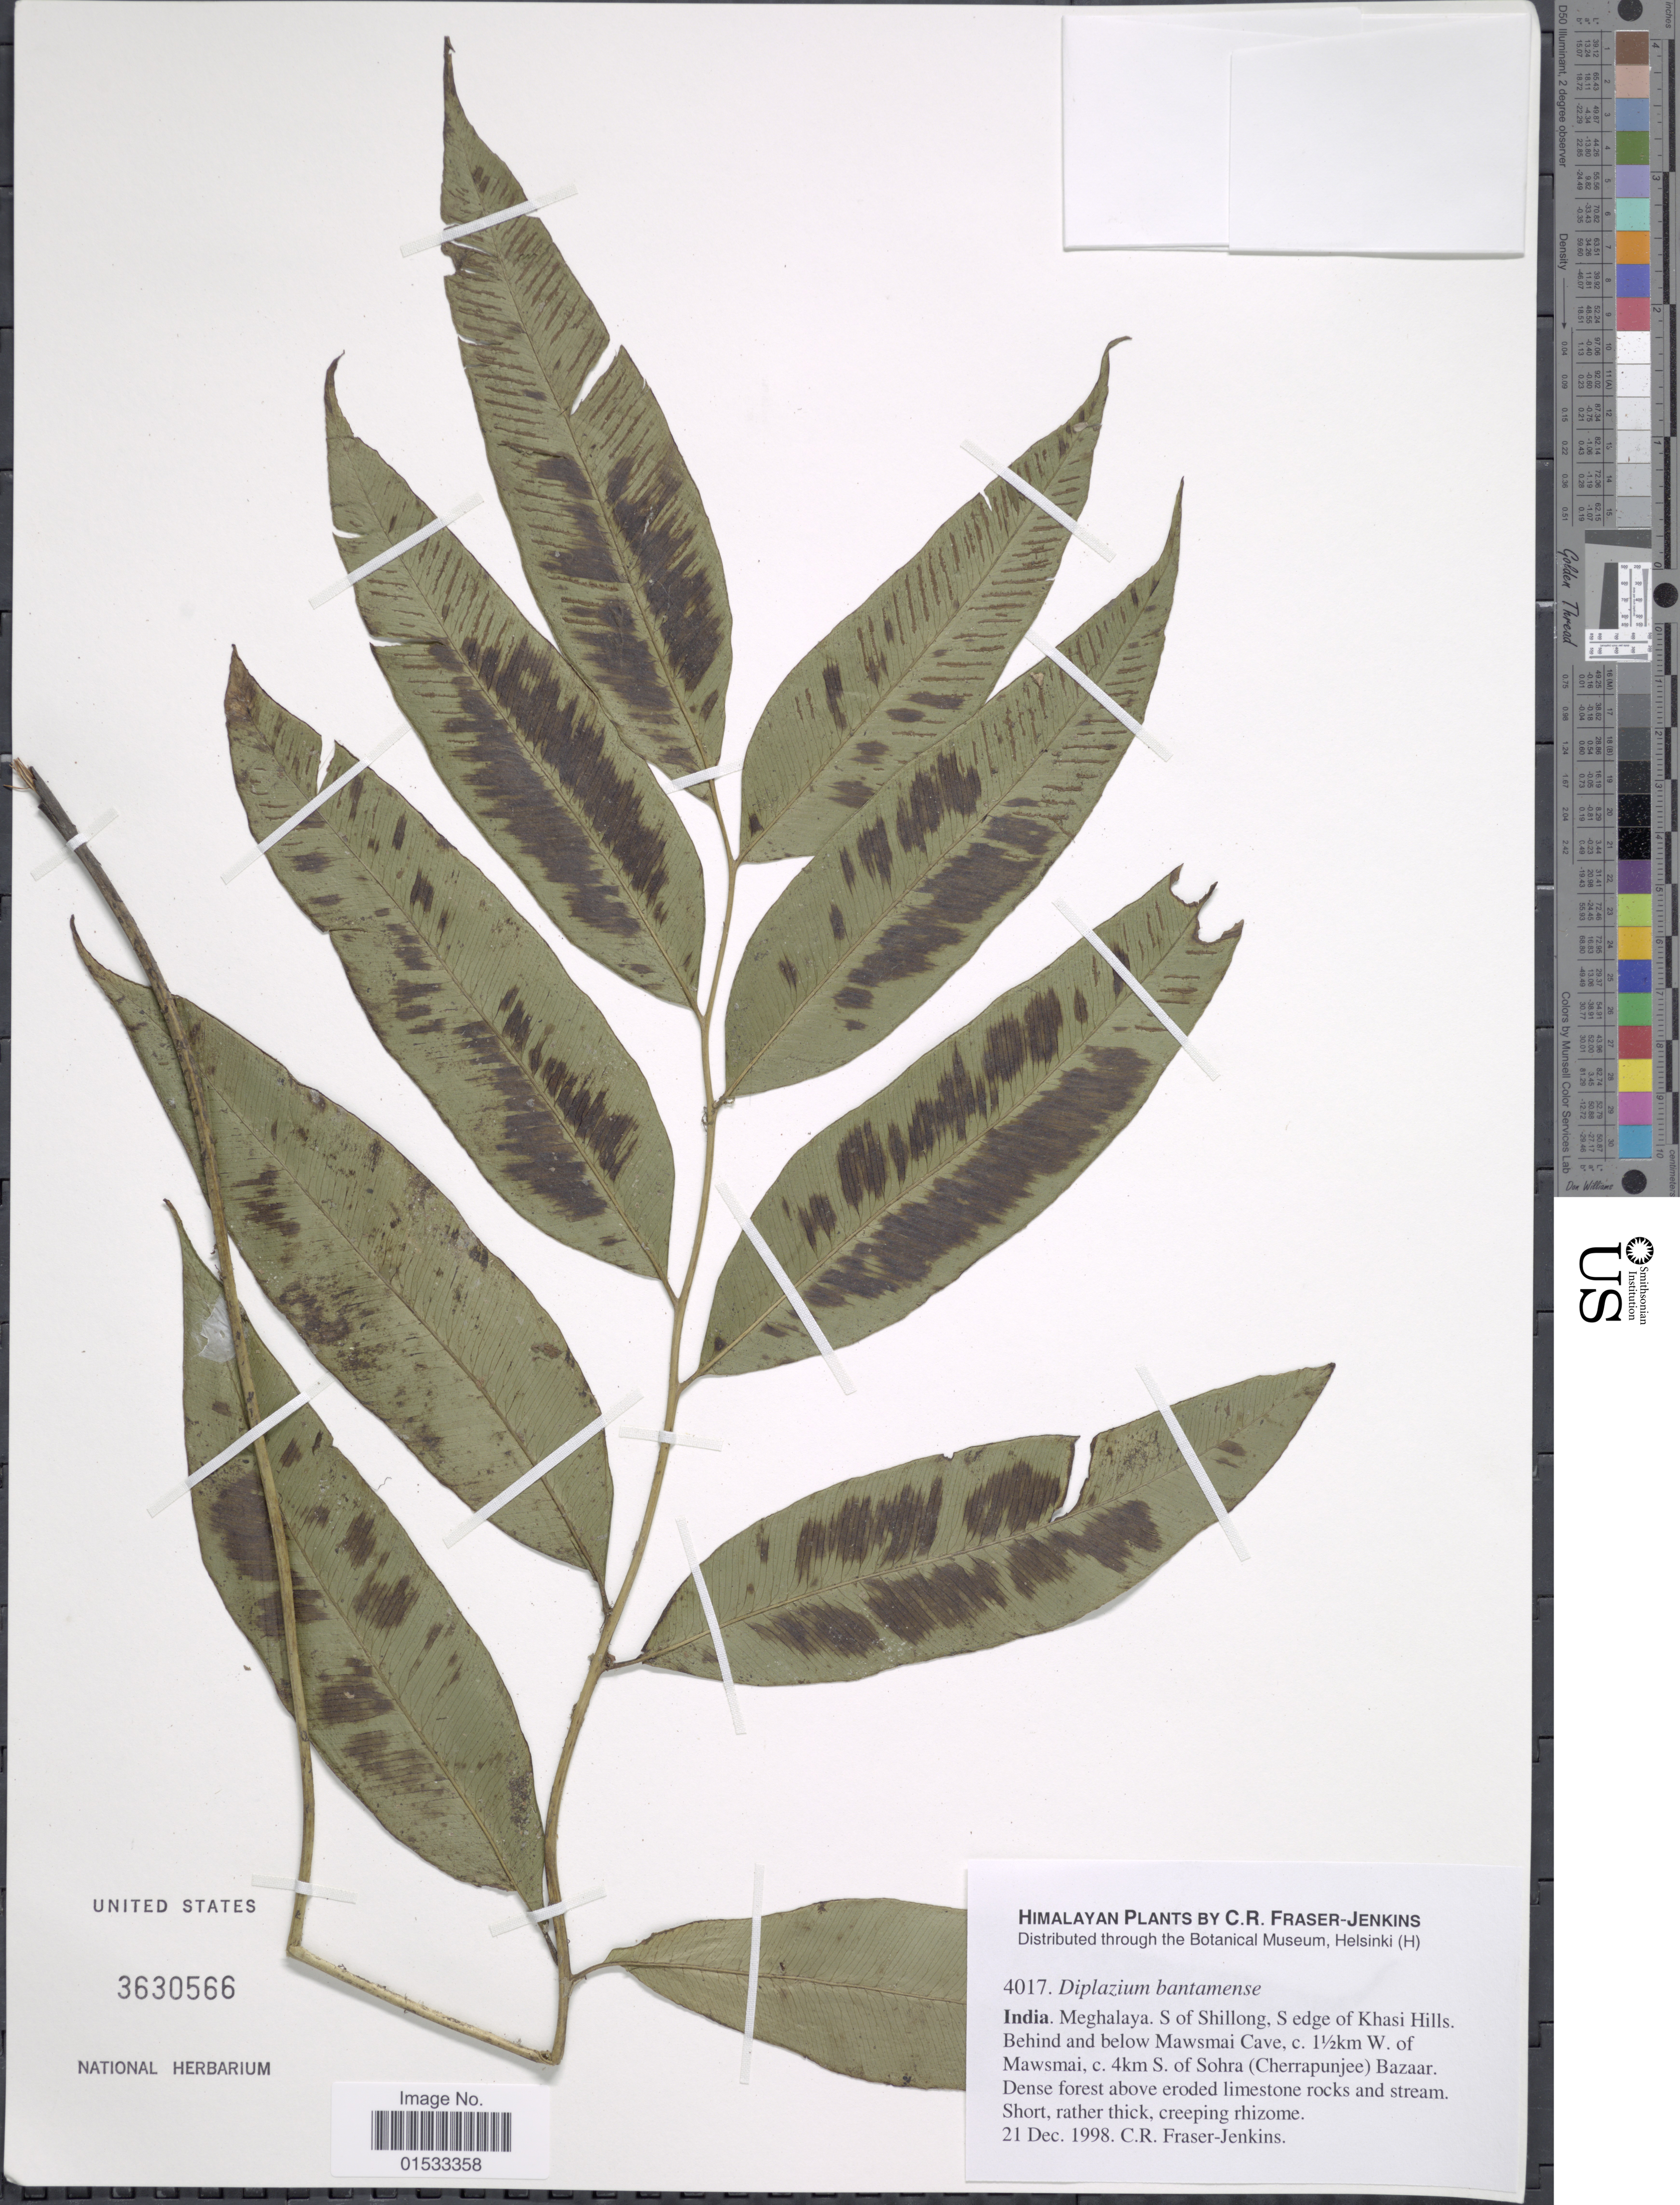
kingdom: Plantae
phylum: Tracheophyta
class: Polypodiopsida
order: Polypodiales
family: Athyriaceae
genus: Diplazium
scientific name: Diplazium bantamense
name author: Blume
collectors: C. R. Fraser-Jenkins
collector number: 4017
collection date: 1998-12-21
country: India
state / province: Meghalaya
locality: Himalaya, S of Shillong, S edge of Khasi Hills, behind and below Mawsmai Cave, c. 1 1/2 km W. of Mawsmai, c. 4 km S. of Sohra (Cherrapunje) Bazaar.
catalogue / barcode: US 3630566